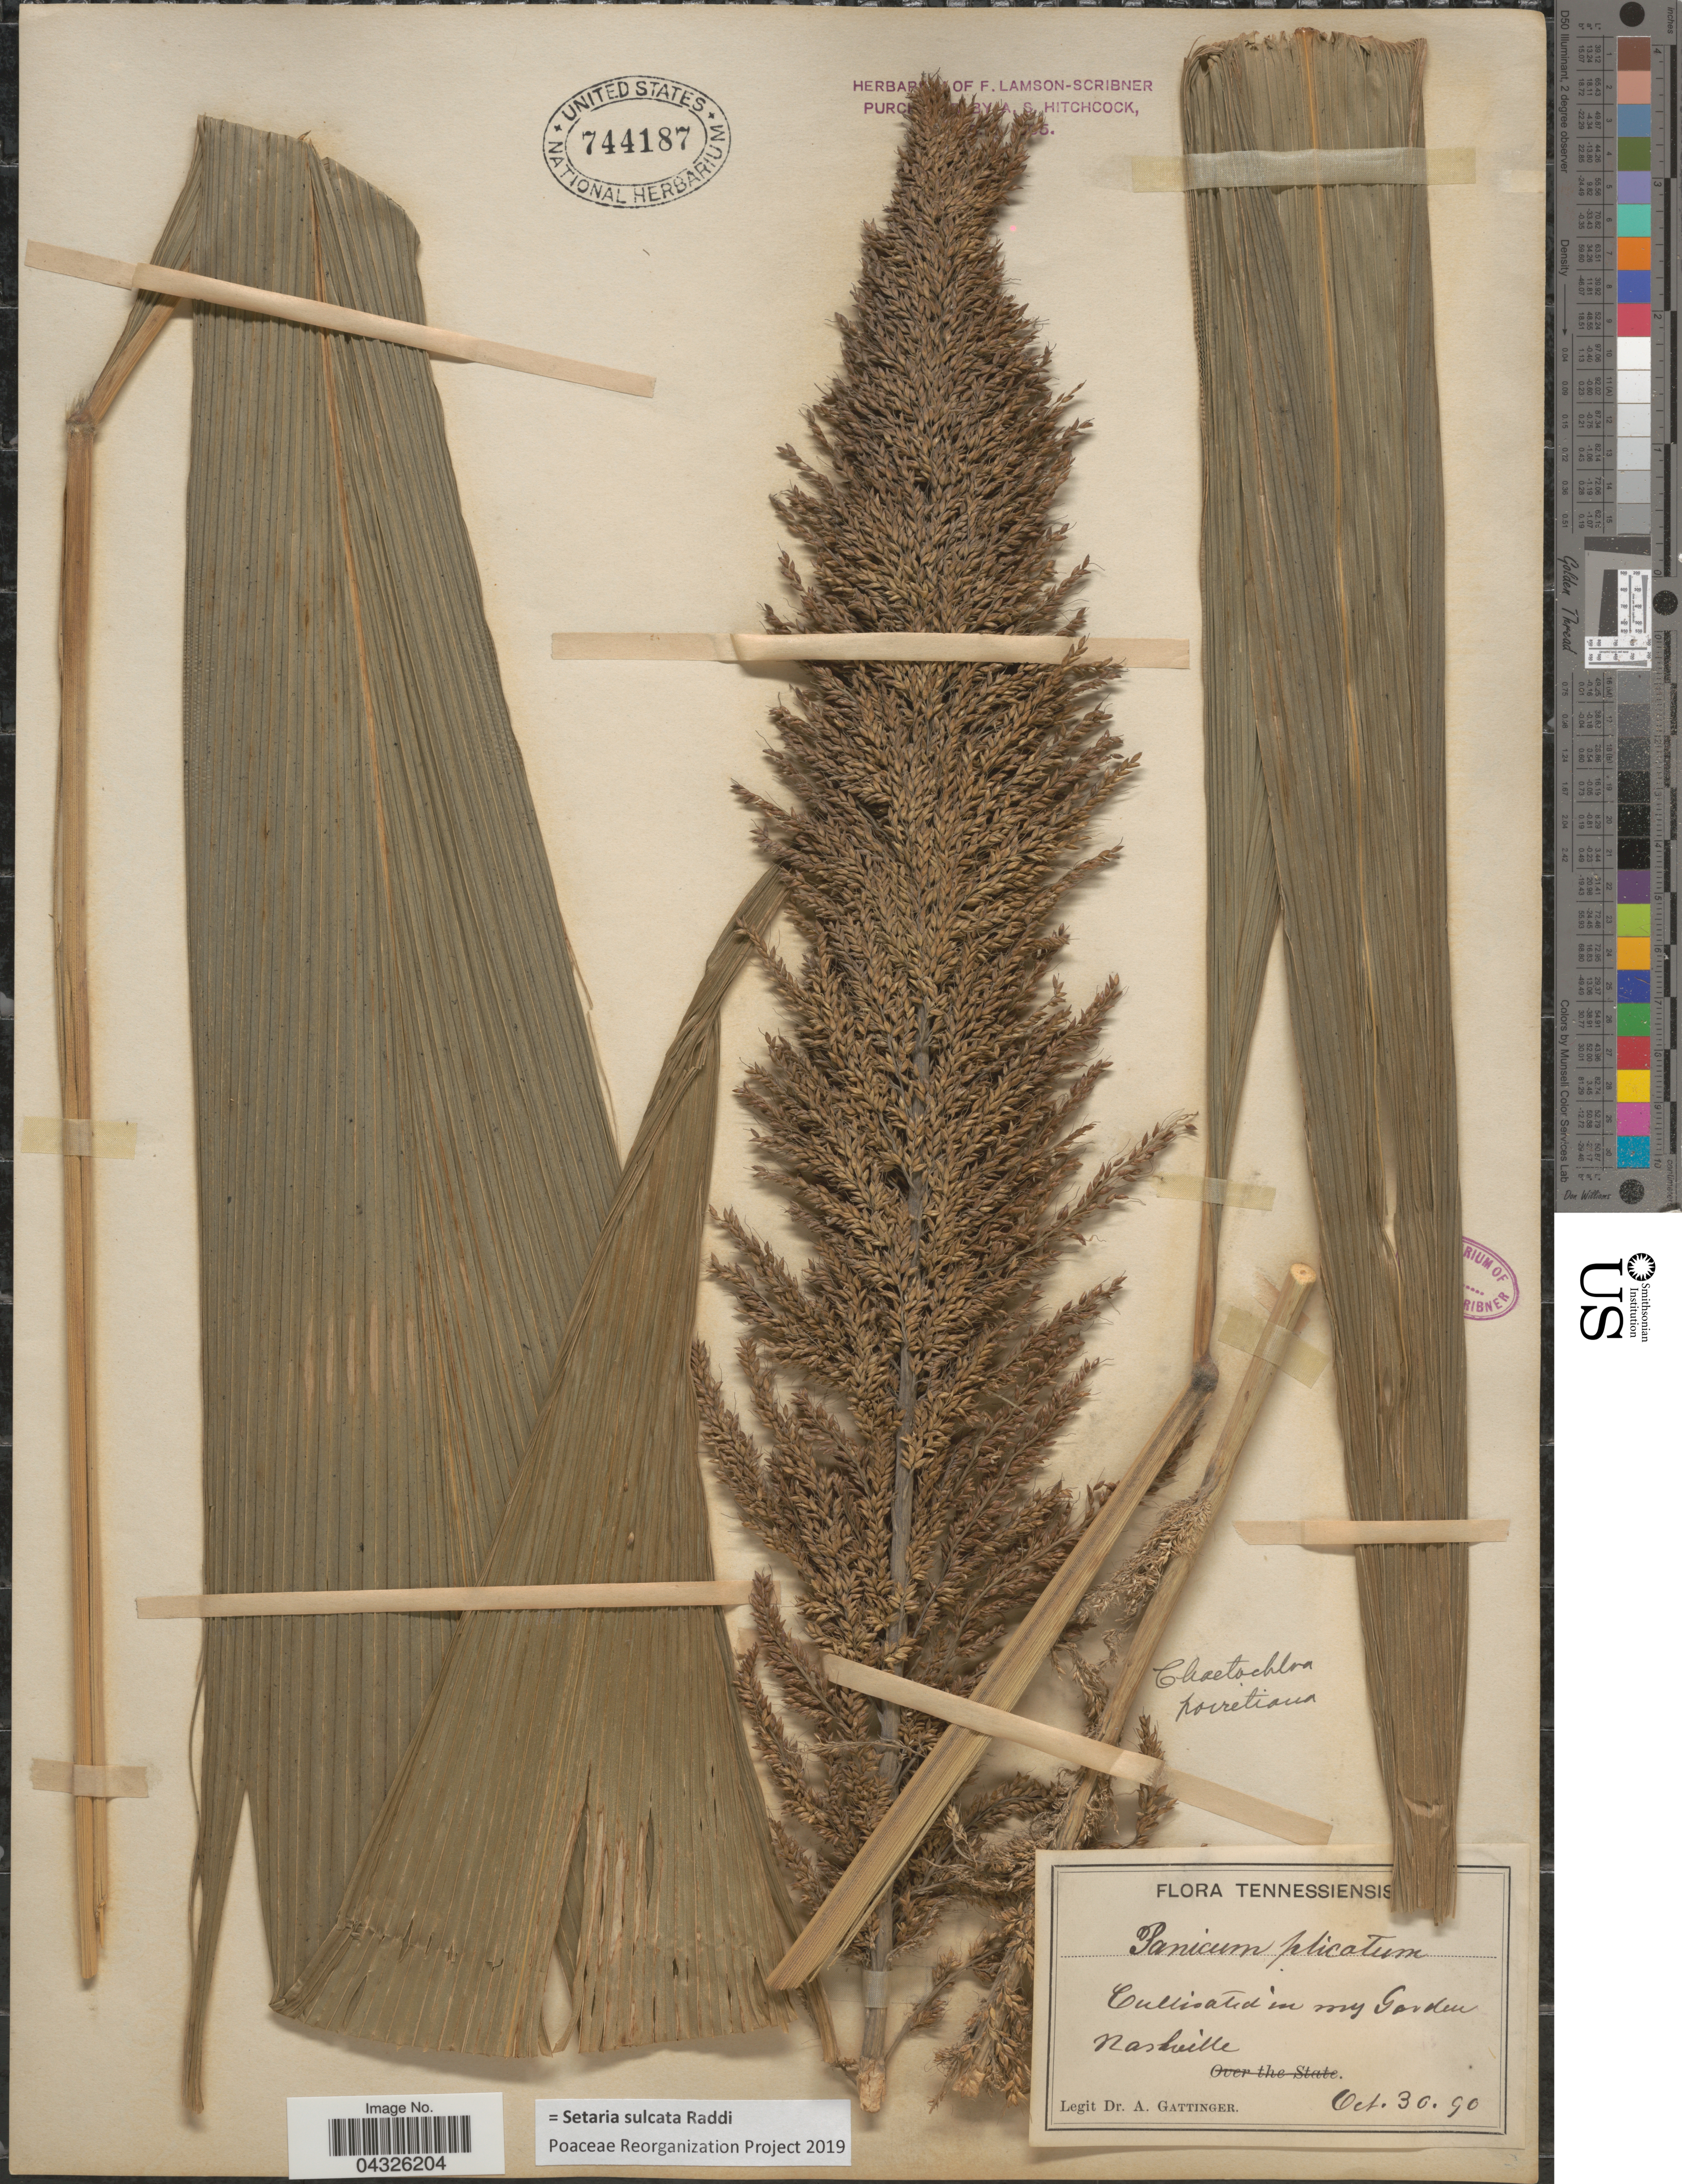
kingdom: Plantae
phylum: Tracheophyta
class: Liliopsida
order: Poales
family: Poaceae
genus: Setaria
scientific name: Setaria sulcata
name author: Raddi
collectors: A. Gattinger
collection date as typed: Transcribed d/m/y: 30/10/90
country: United States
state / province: Tennessee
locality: In my Garden Nashville.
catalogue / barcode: US 744187